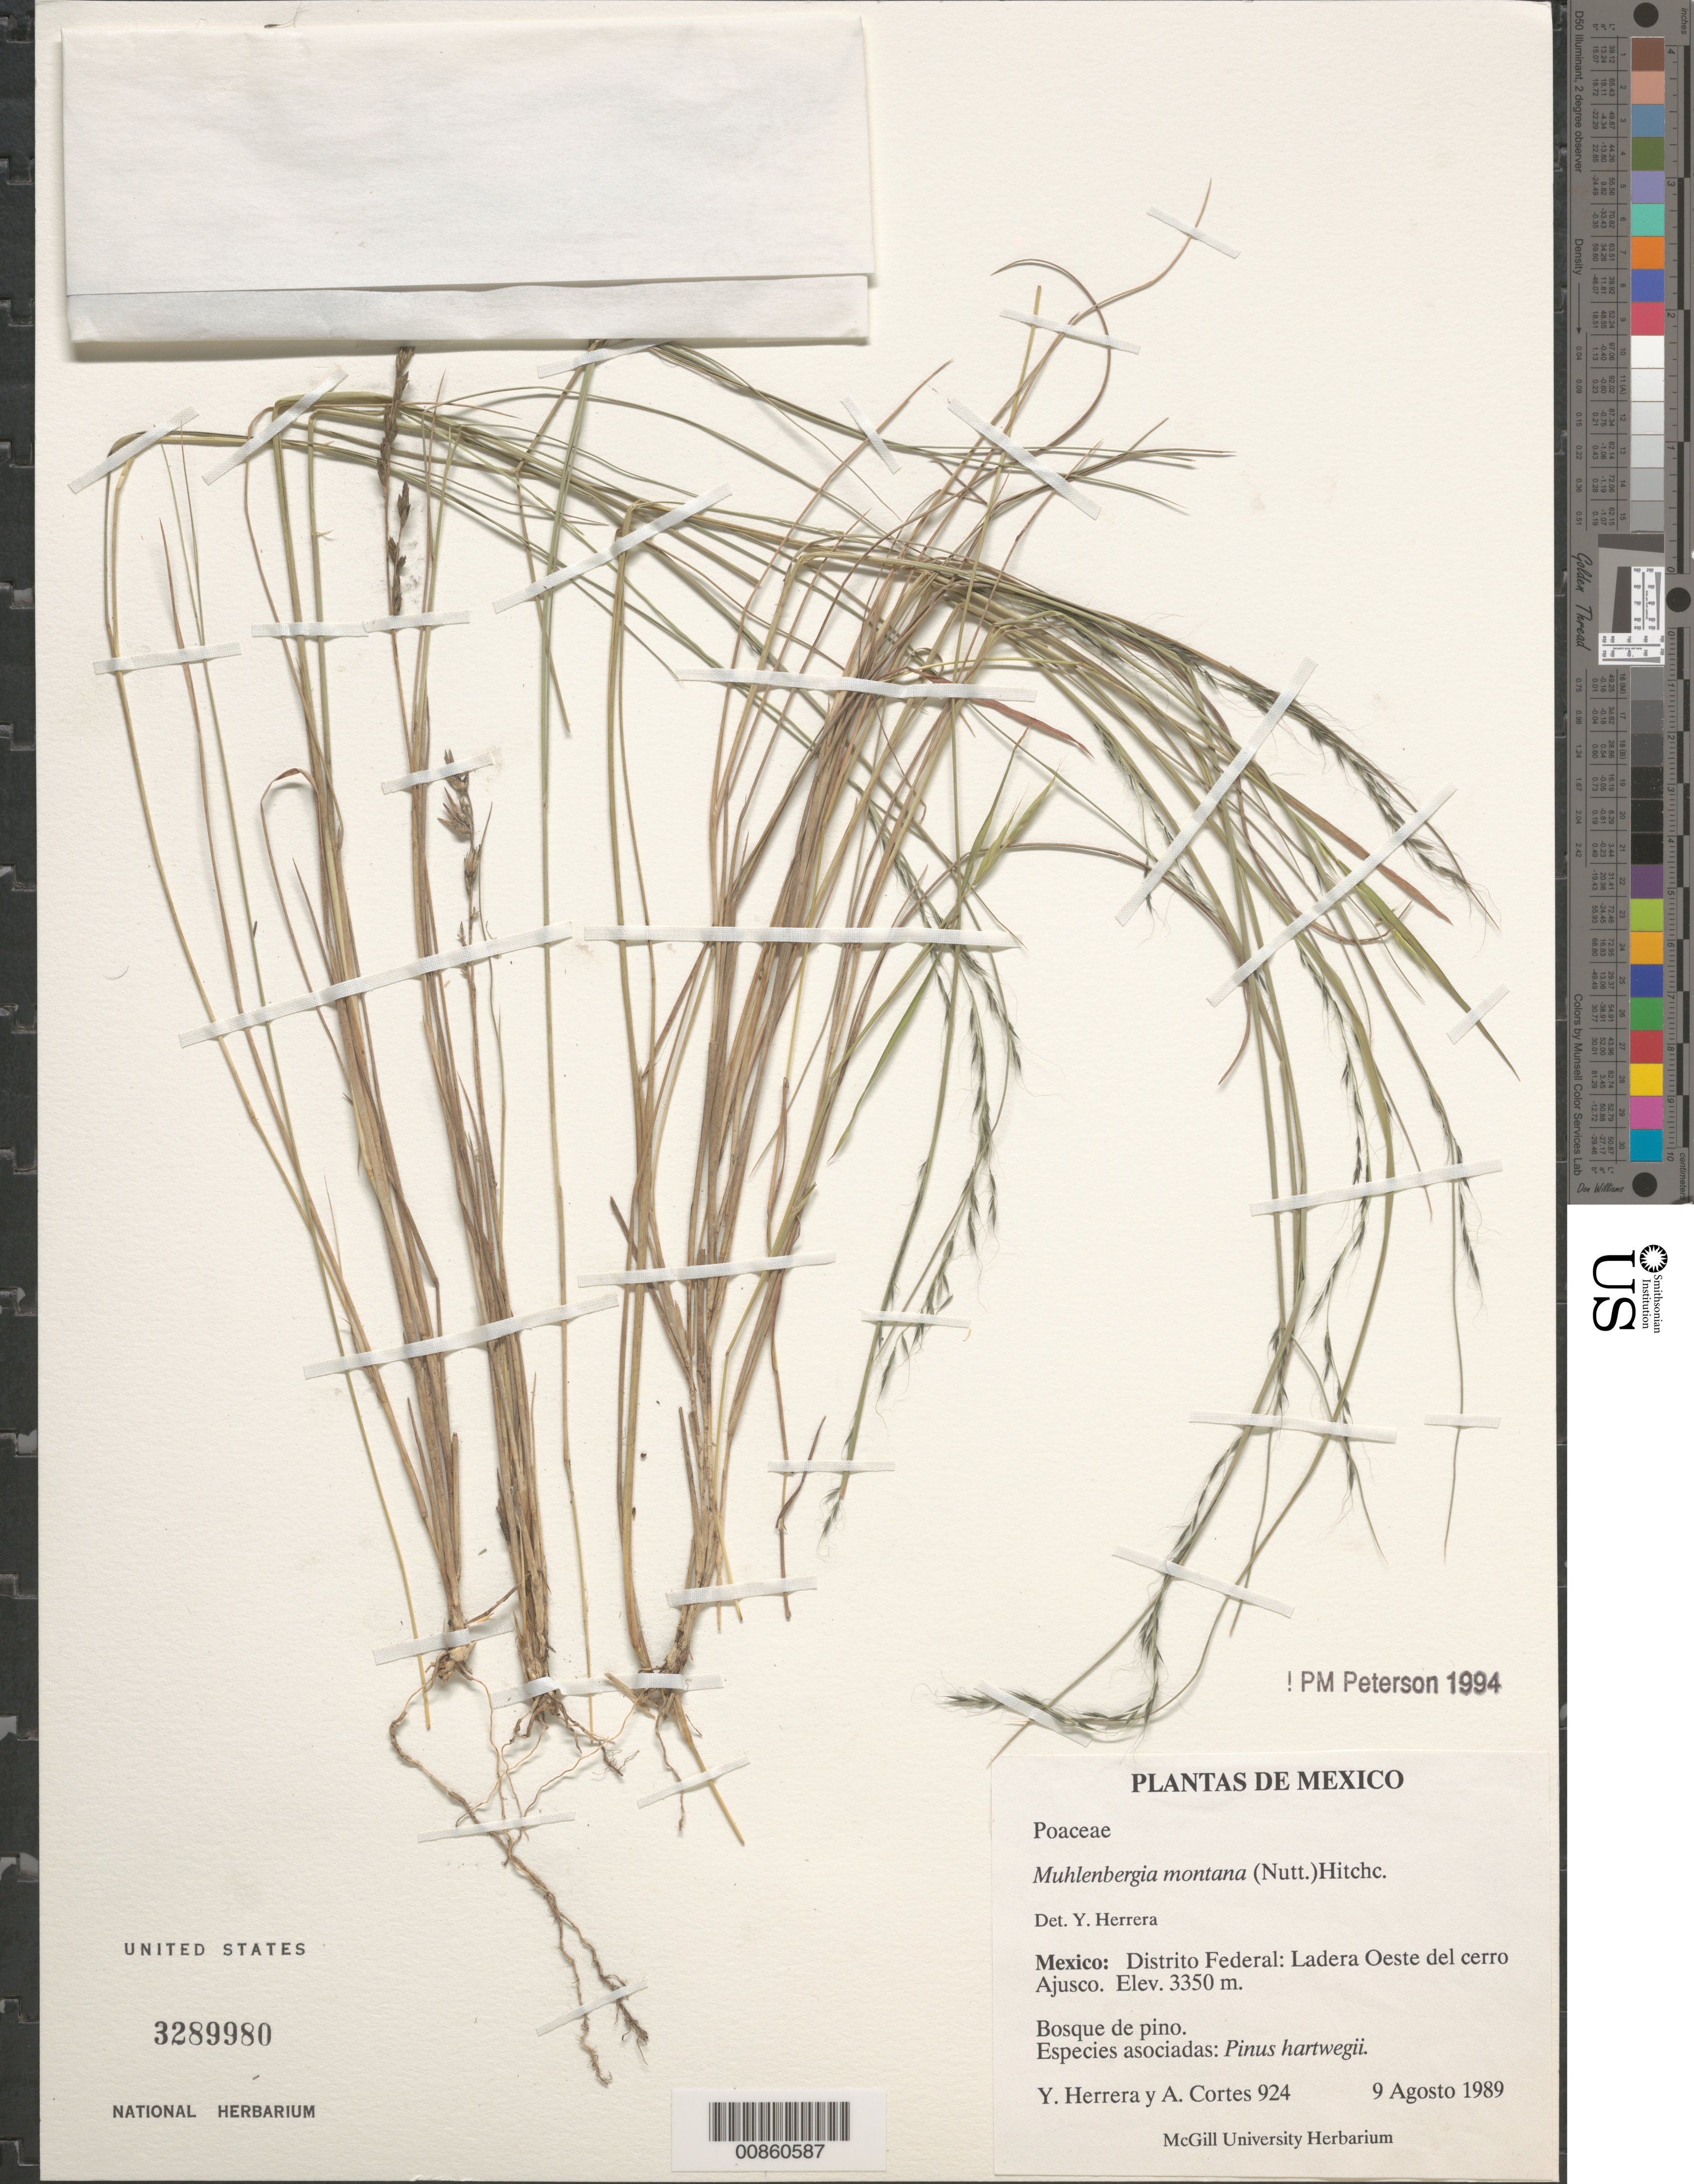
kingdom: Plantae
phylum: Tracheophyta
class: Liliopsida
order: Poales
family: Poaceae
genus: Muhlenbergia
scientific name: Muhlenbergia montana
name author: (Nutt.) Hitchc.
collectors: Y. Herrera Arrieta & A. Cortès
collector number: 924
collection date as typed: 09 Aug 1989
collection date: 1989-08-09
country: Mexico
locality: Ladera W del cerro Ajusco, deleg. Tlalpan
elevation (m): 3350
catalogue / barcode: US 3289980